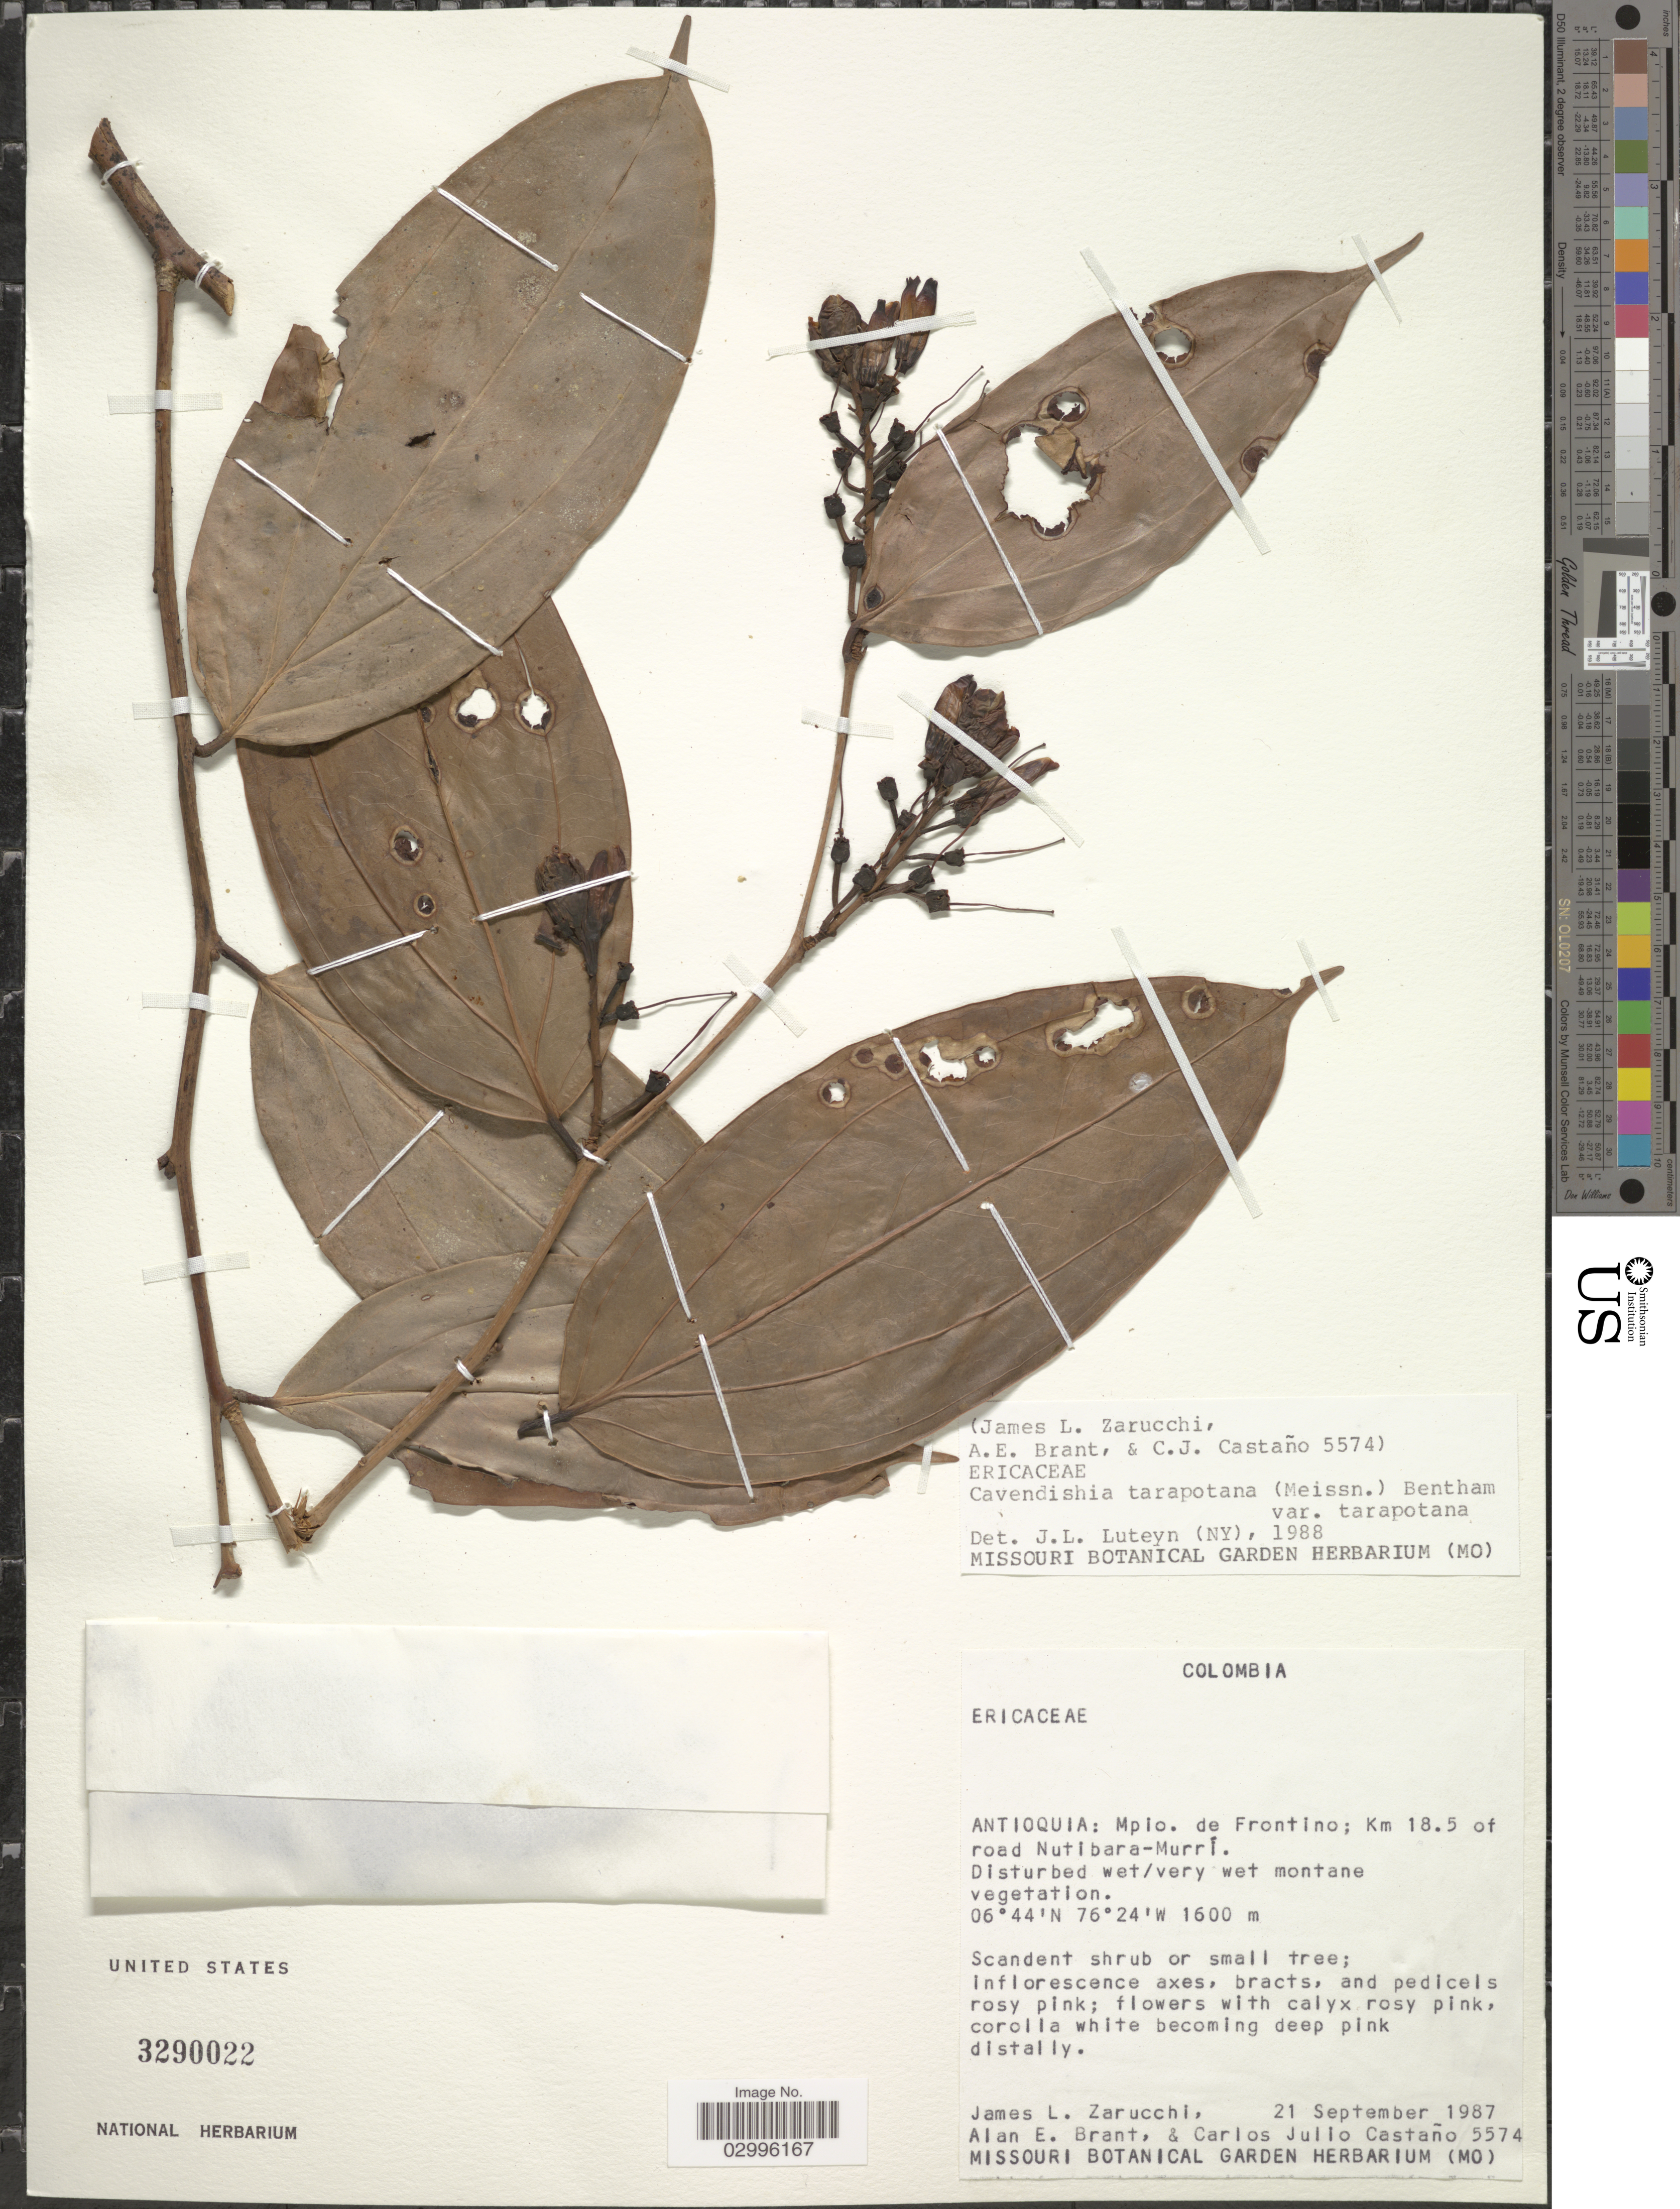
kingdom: Plantae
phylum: Tracheophyta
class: Magnoliopsida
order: Ericales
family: Ericaceae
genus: Cavendishia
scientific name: Cavendishia tarapotana var. tarapotana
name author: (Meisn.) Benth. & Hook.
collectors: J. L. Zarucchi, A. Brant & C. Castaño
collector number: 5574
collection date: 1987-09-21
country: Colombia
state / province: Antioquia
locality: Mpio. de Frontino; Km 18.5 of road Nutibara-Murrí.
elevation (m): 1600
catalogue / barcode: US 3290022